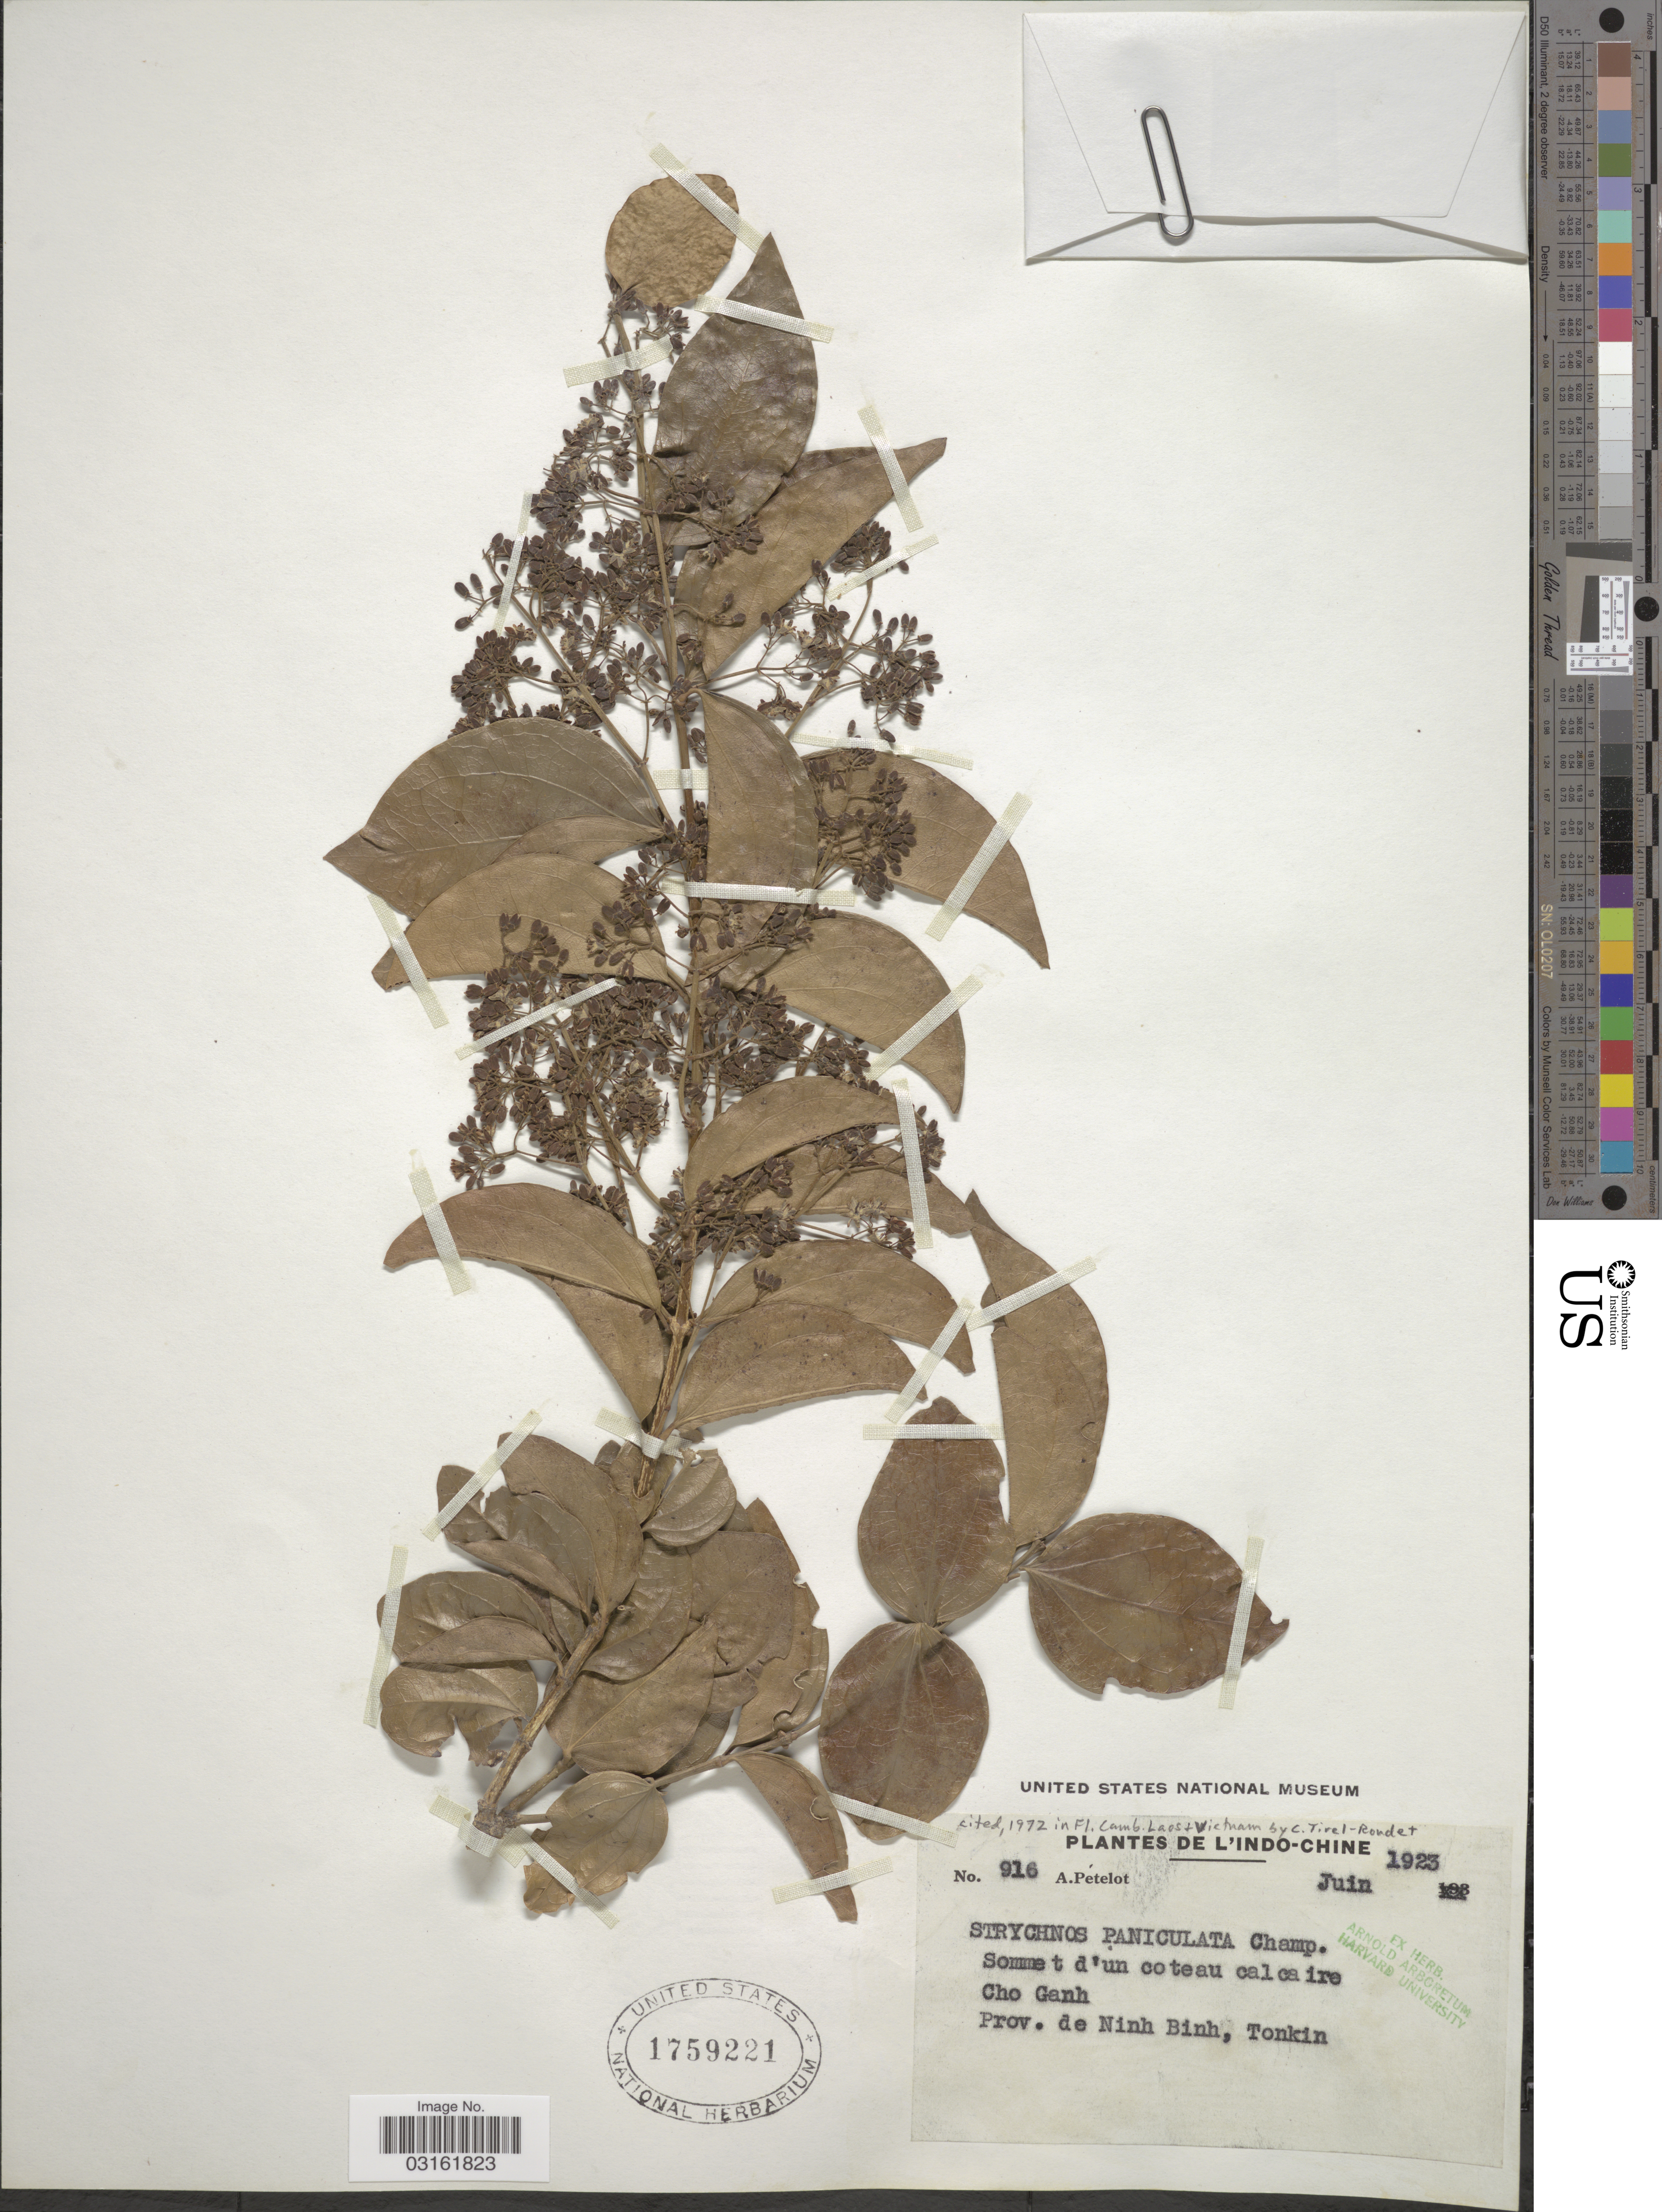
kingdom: Plantae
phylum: Tracheophyta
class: Magnoliopsida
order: Gentianales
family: Loganiaceae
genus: Strychnos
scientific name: Strychnos paniculata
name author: Champ. ex Benth.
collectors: A. Petelot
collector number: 916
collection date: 1923-06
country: Vietnam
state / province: Ninh Binh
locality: L'Indo-Chine. sommet d'um coteau calcaire. Cho Ganh. Prov. de Ninh Binh, Tonkin.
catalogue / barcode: US 1759221